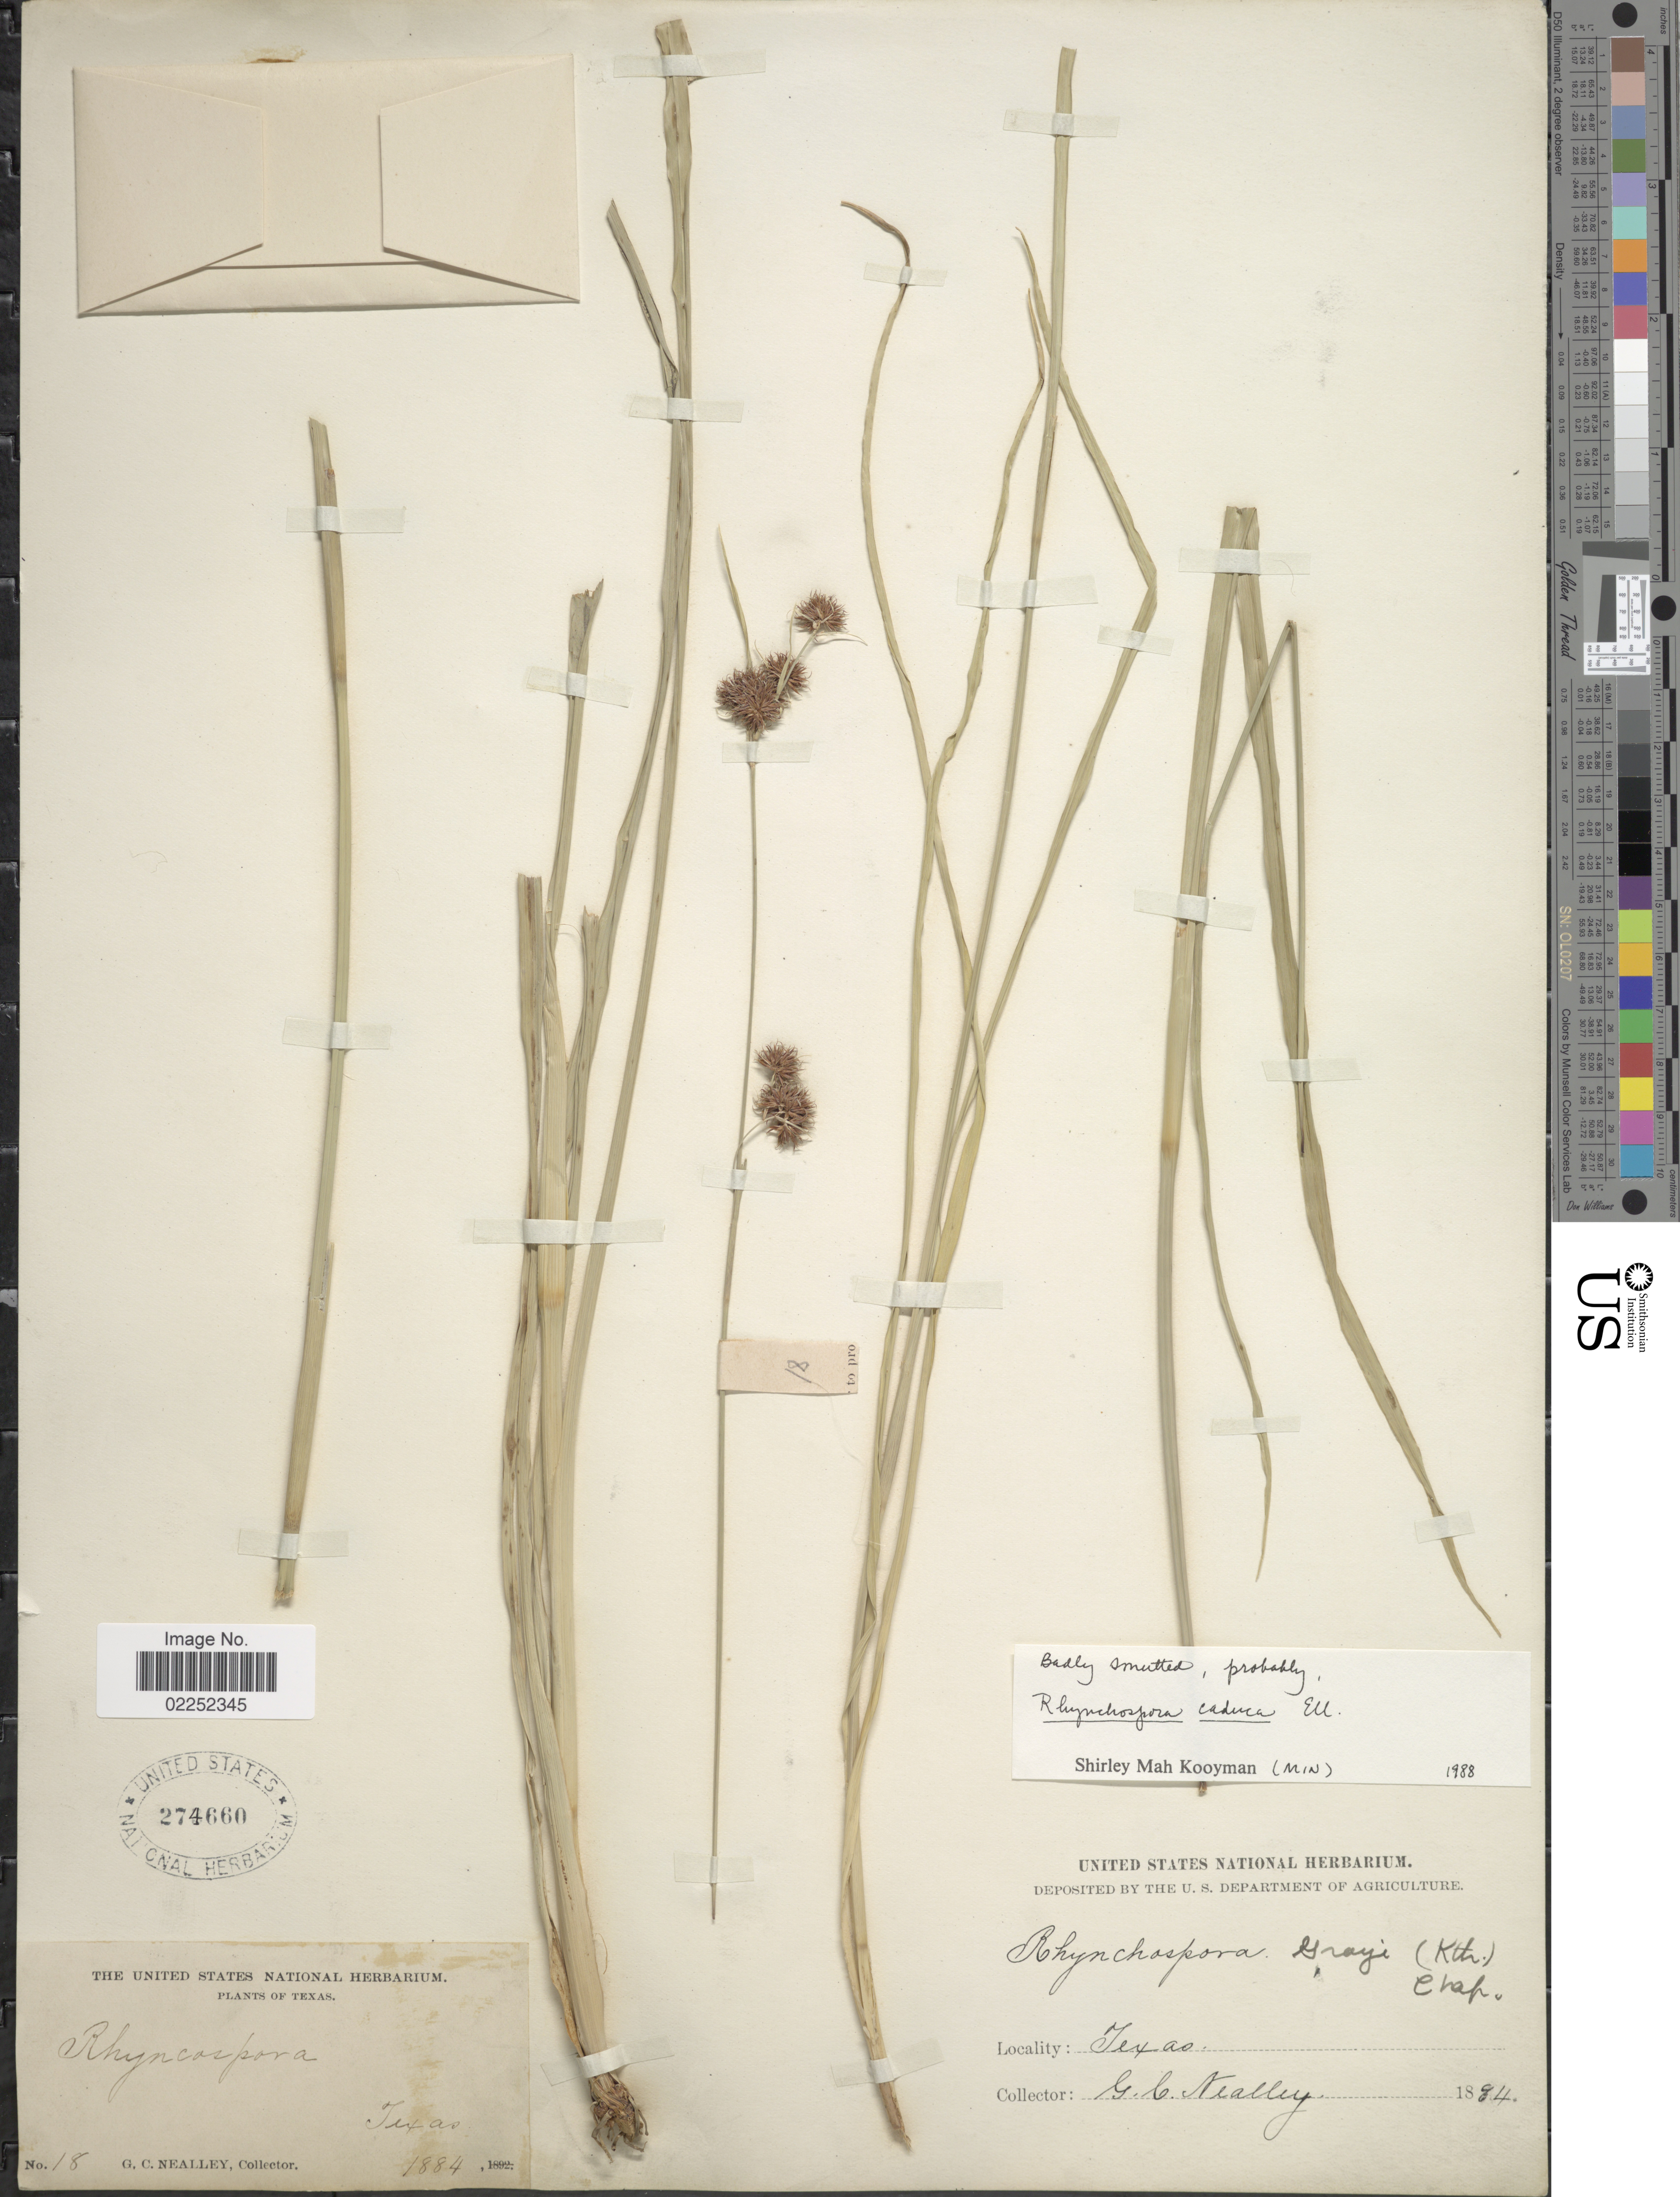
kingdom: Plantae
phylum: Tracheophyta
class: Liliopsida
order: Poales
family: Cyperaceae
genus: Rhynchospora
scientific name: Rhynchospora caduca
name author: Elliott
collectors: G. C. Nealley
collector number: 18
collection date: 1884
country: United States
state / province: Texas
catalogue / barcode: US 274660